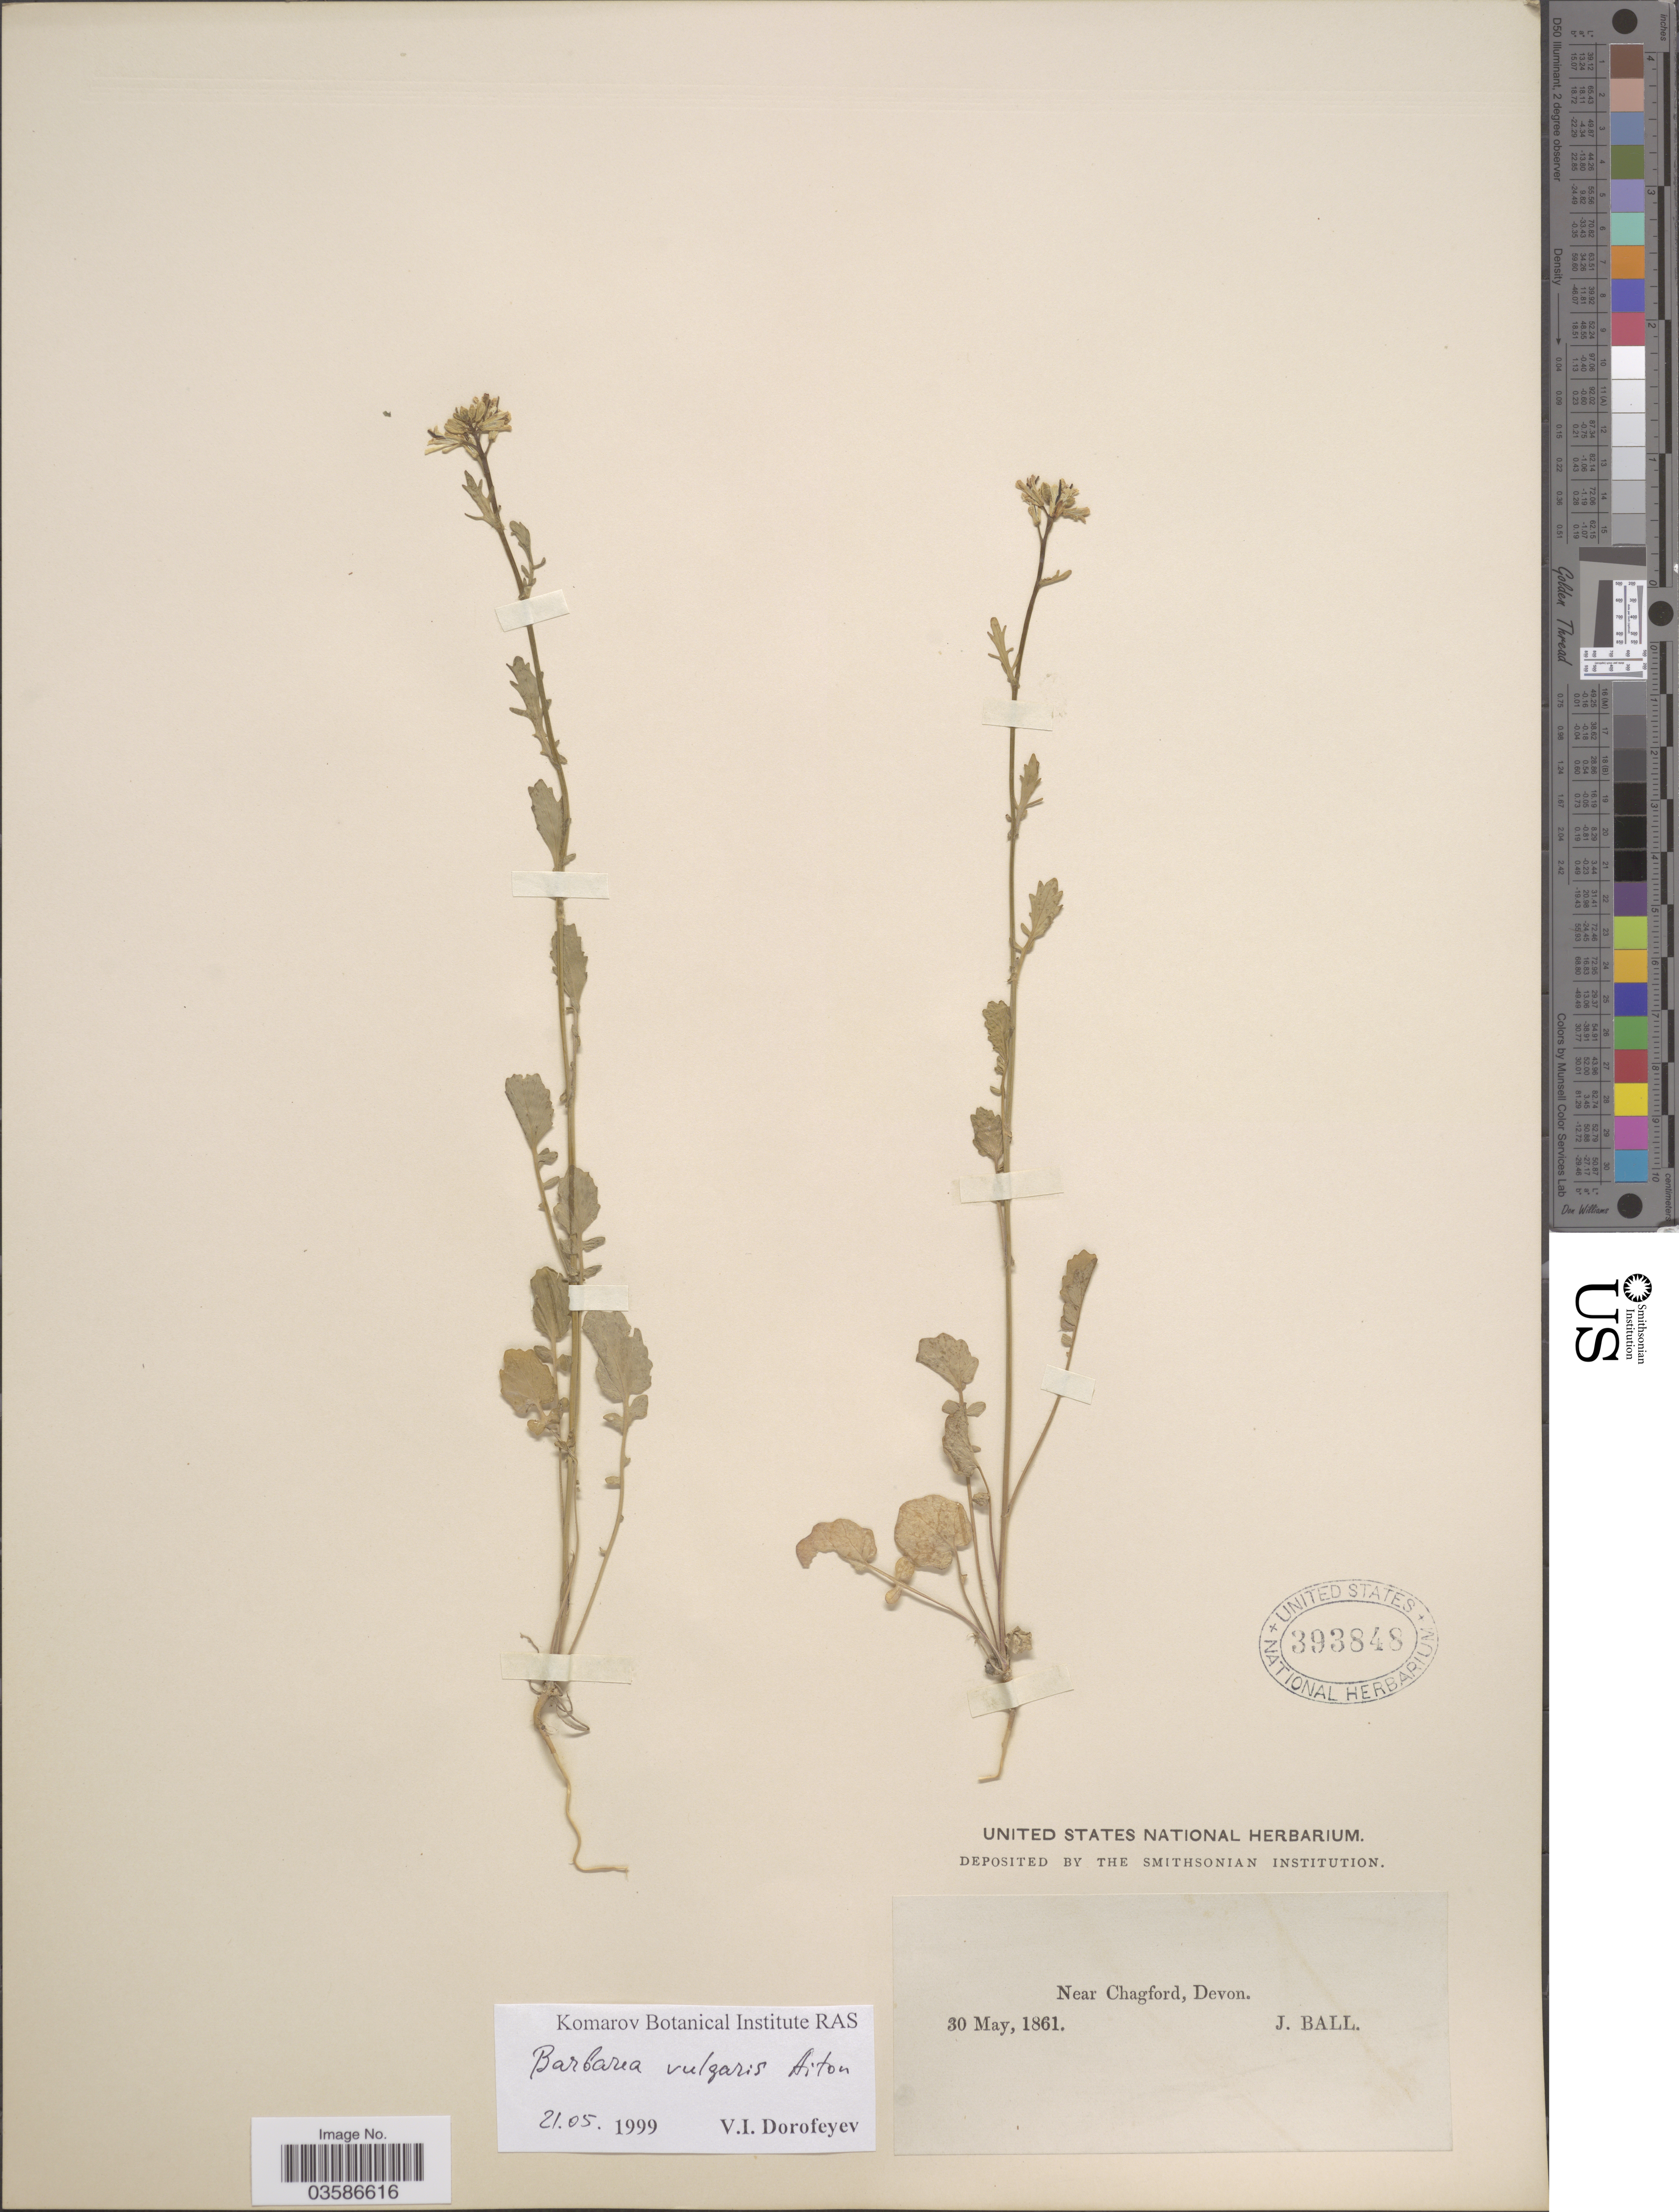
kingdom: Plantae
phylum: Tracheophyta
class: Magnoliopsida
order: Brassicales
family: Brassicaceae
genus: Barbarea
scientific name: Barbarea vulgaris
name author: W.T. Aiton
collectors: J. Ball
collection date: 1861-05-30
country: United Kingdom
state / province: England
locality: Near Chagford, Devon.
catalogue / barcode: US 393848